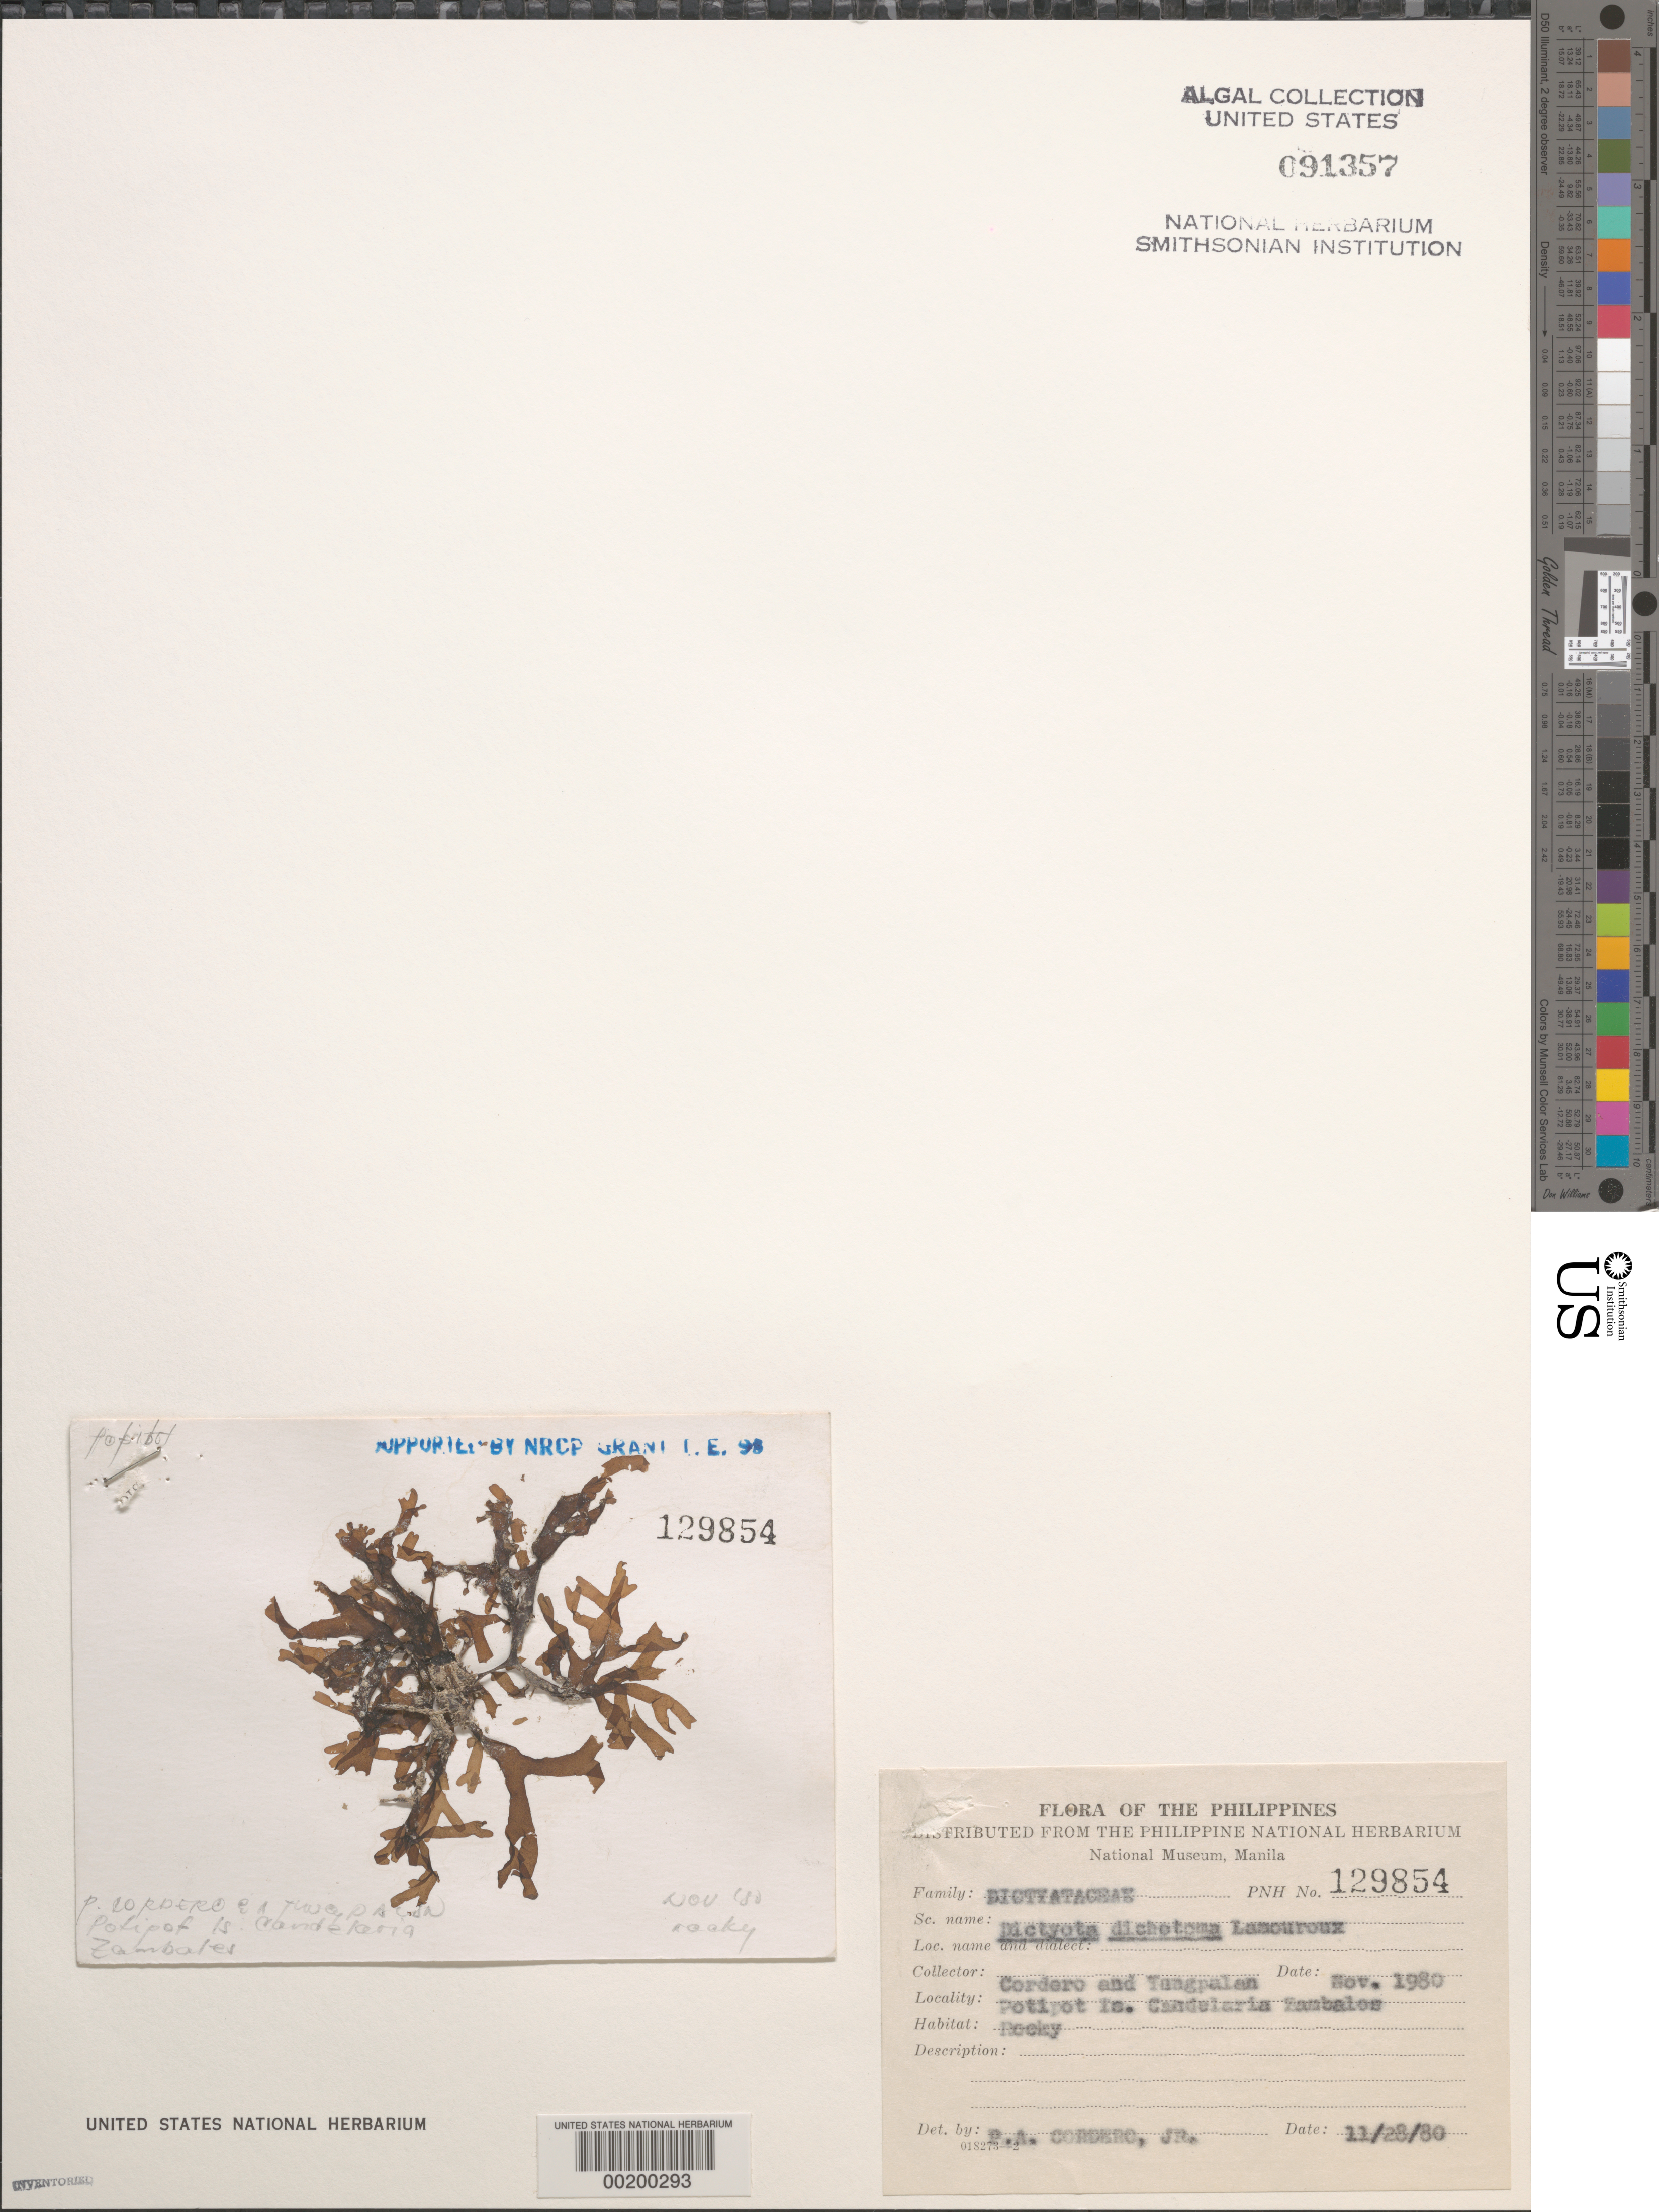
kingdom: Chromista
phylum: Ochrophyta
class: Phaeophyceae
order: Dictyotales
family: Dictyotaceae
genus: Dictyota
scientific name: Dictyota dichotoma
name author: (Huds.) J.V.Lamouroux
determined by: Cordero, P. A., Jr.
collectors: P. A. Cordero & A. Tungpalan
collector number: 129854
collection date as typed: Nov 1980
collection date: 1980-11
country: Philippines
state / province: Central Luzon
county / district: Zambales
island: Potipot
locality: Candelaria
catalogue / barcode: US 91357